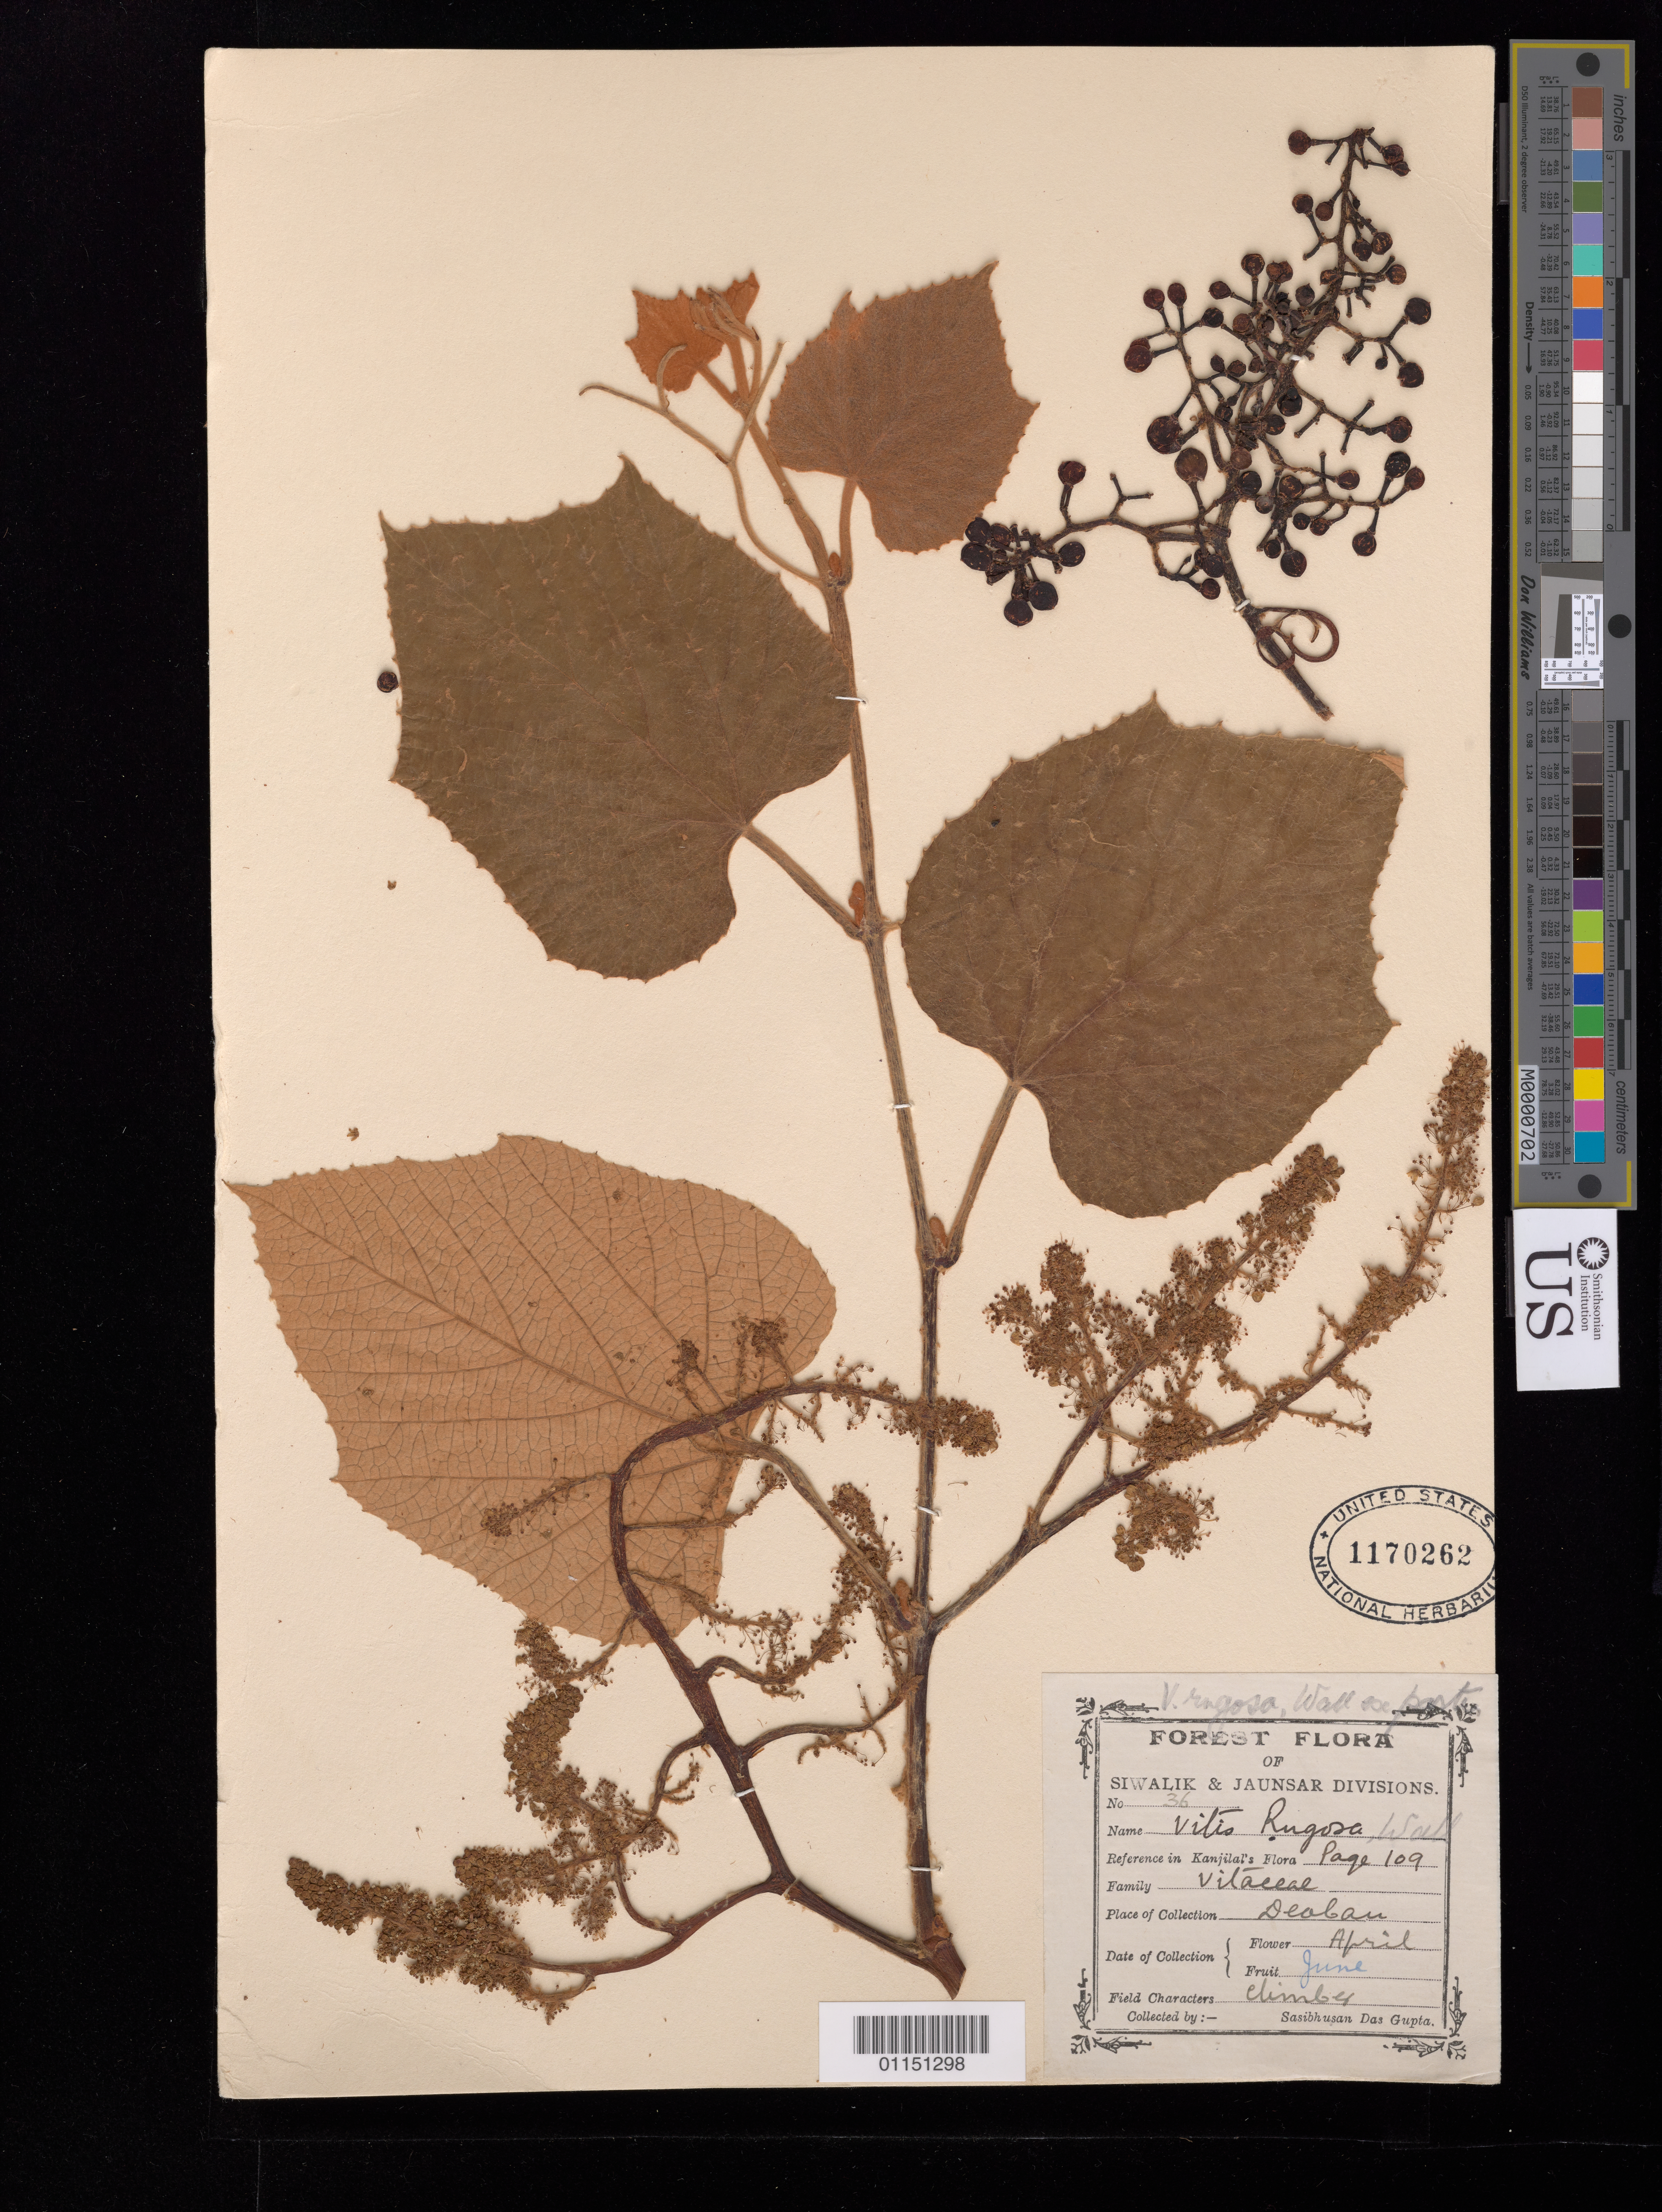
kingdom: Plantae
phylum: Tracheophyta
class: Magnoliopsida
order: Vitales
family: Vitaceae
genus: Vitis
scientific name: Vitis rugosa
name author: Wall.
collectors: S. Gupta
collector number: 36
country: India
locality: Siwalik & Jaunsar Divisions.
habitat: Climber.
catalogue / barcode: US 1170262